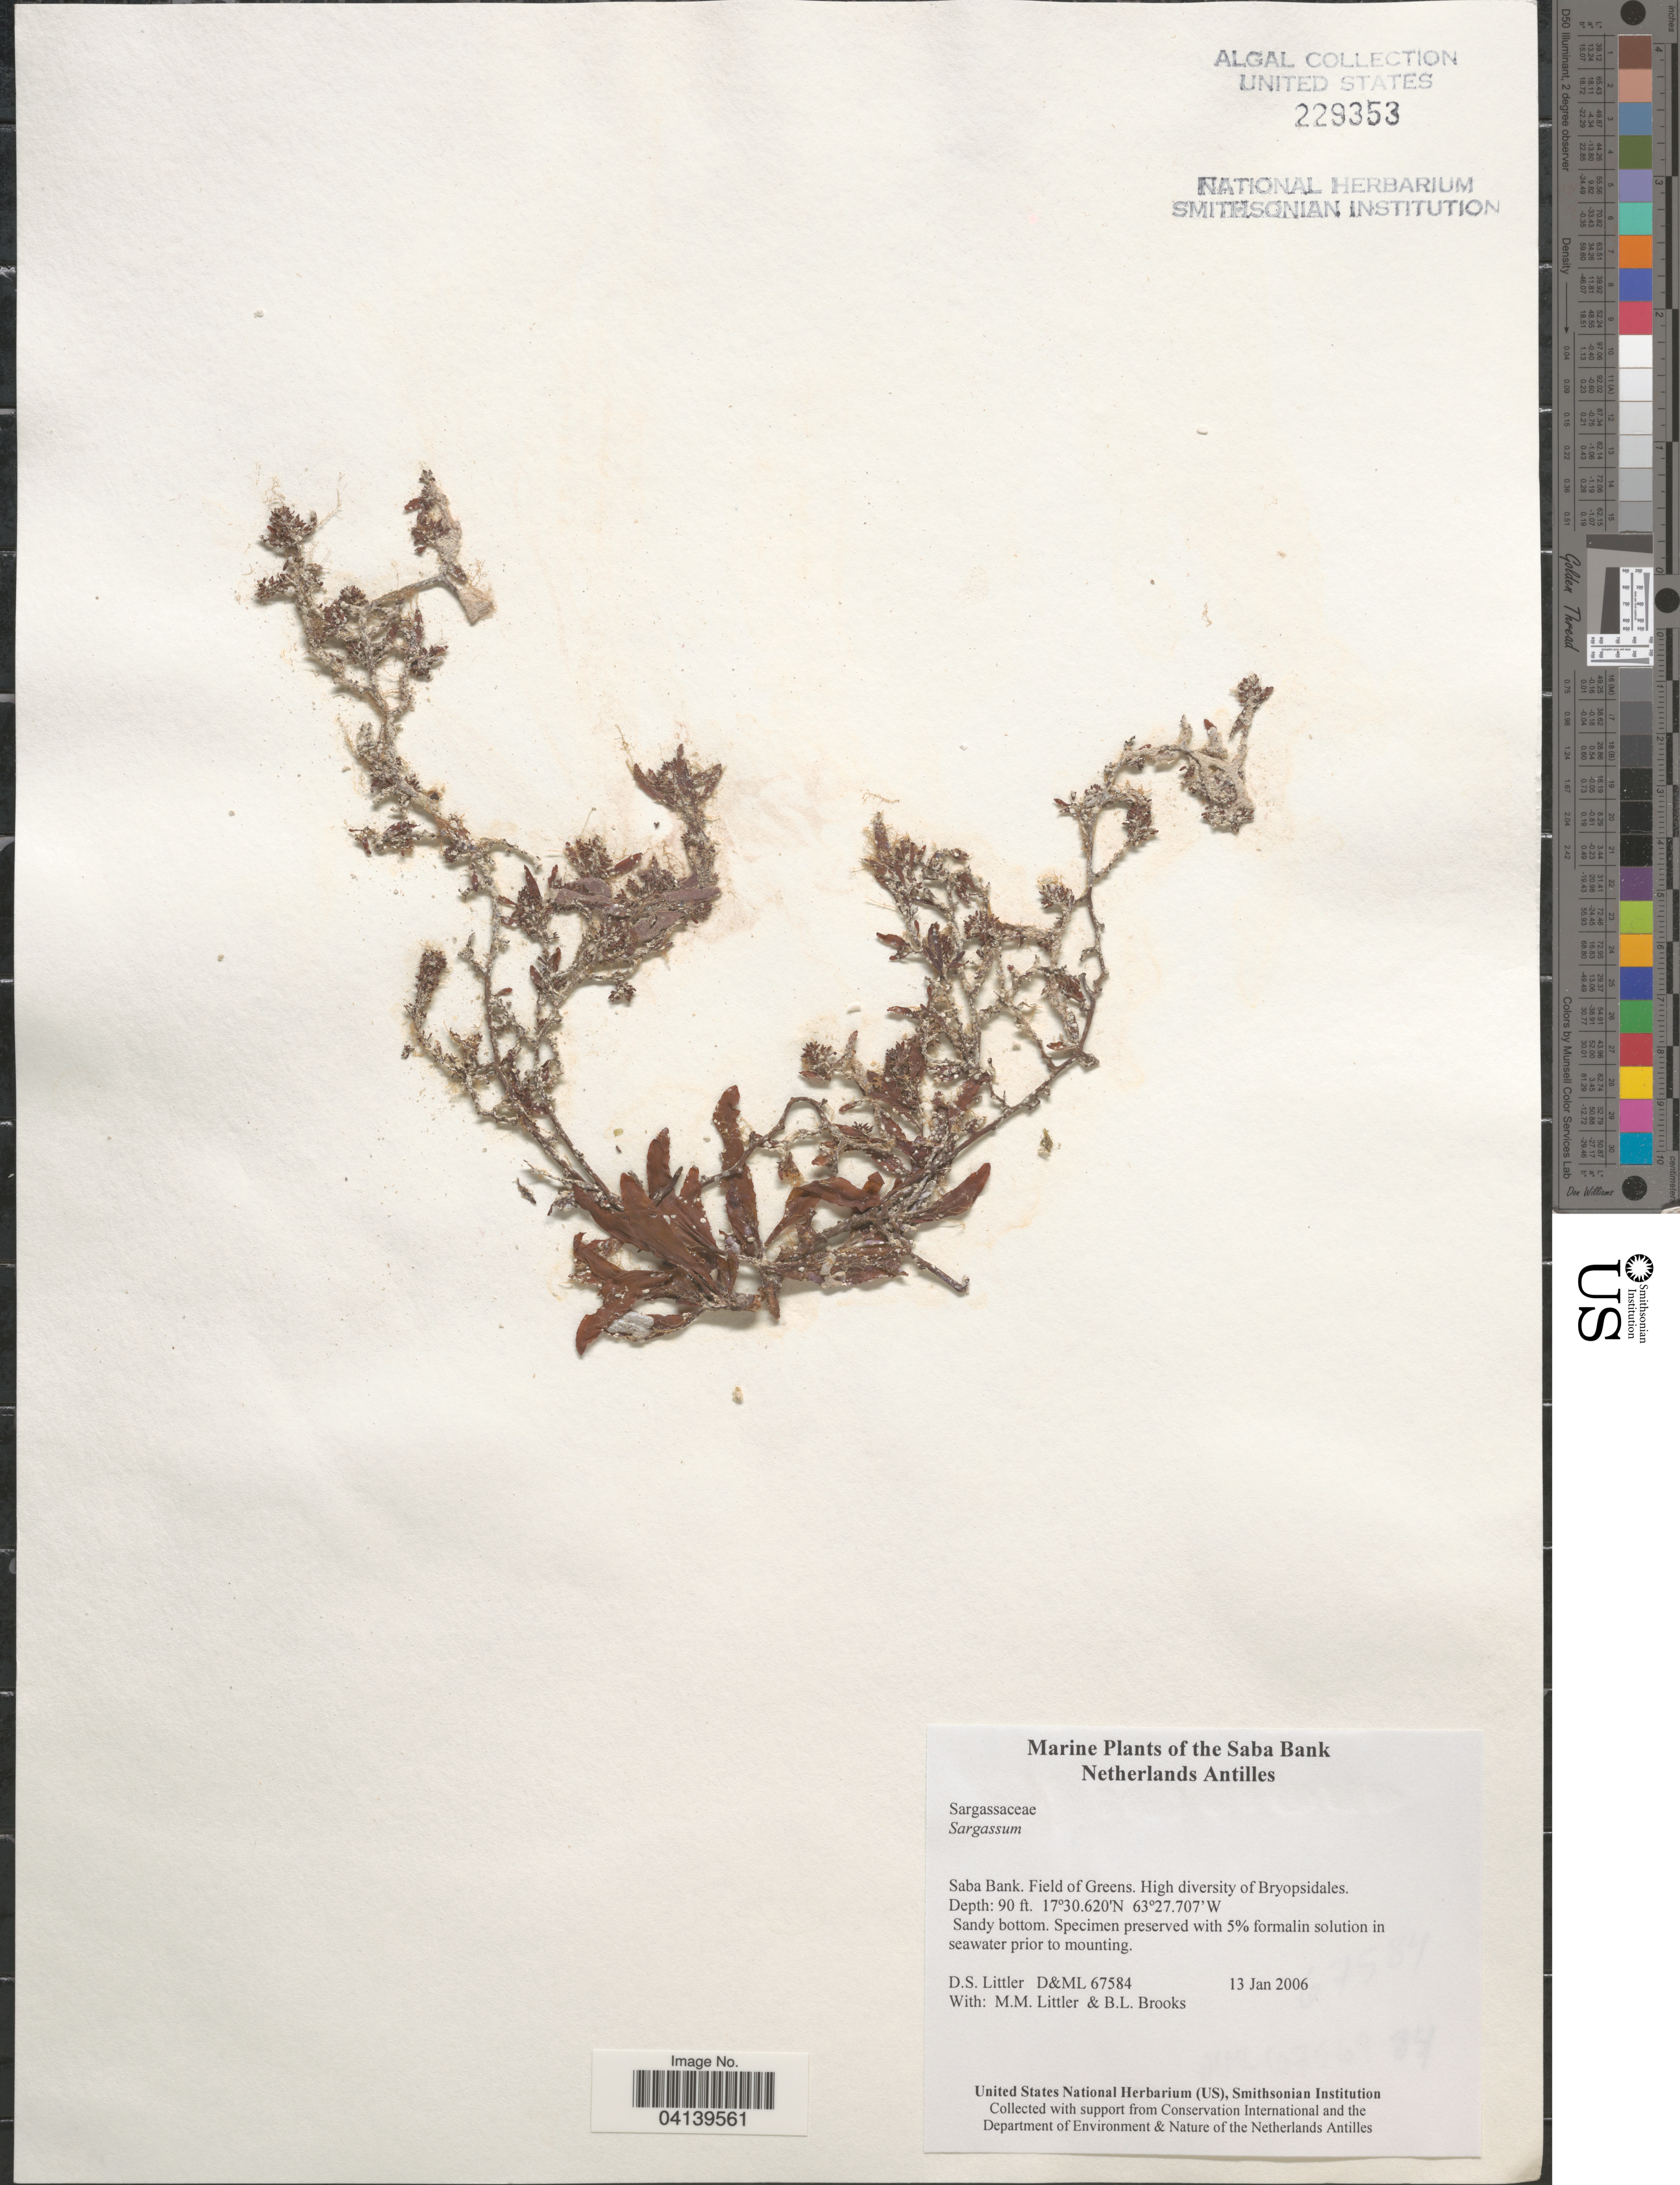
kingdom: Chromista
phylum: Ochrophyta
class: Phaeophyceae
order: Fucales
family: Sargassaceae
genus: Sargassum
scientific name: Sargassum sp.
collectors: D. S. Littler & B. Brooks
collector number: D&ML67584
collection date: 2006-01-13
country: Netherlands Antilles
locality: Saba Bank. Field of Greens.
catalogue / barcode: US 229353